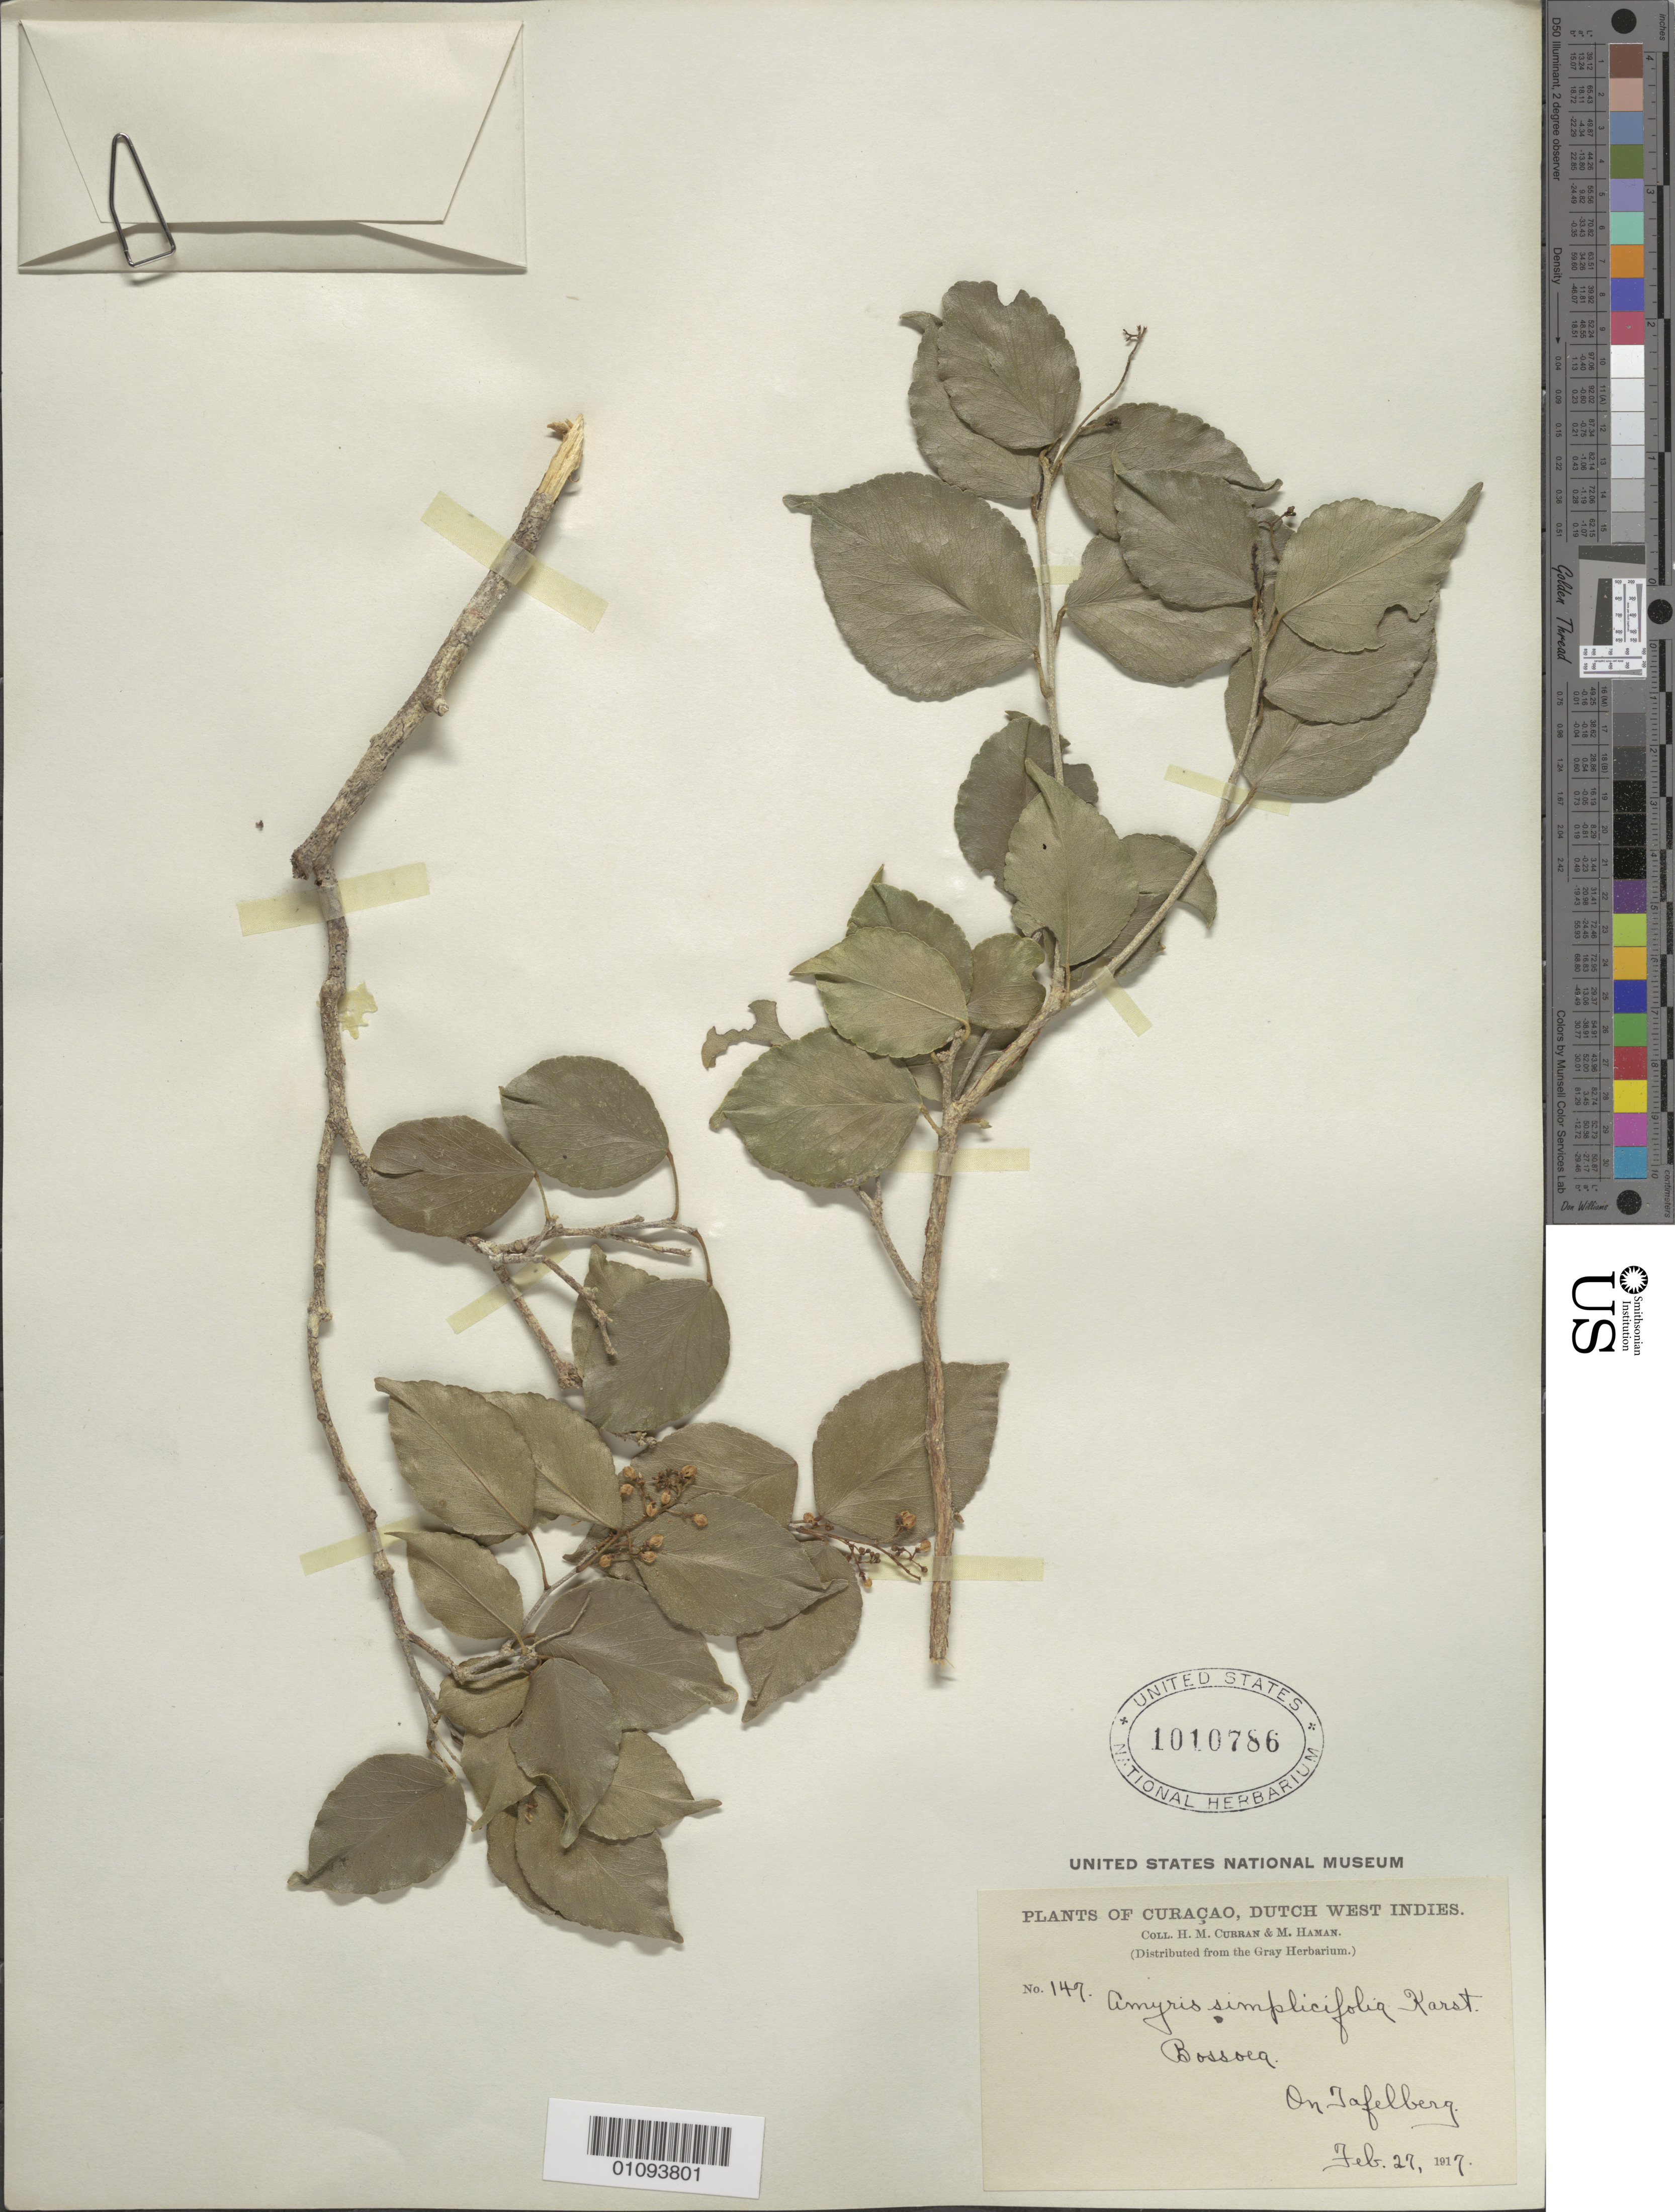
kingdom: Plantae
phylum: Tracheophyta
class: Magnoliopsida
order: Sapindales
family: Rutaceae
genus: Amyris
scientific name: Amyris ignea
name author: Steyerm.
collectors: H. M. Curran & M. Haman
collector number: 147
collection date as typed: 27 Feb 1917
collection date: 1917-02-27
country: Curaçao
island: Curaçao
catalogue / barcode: US 1010786